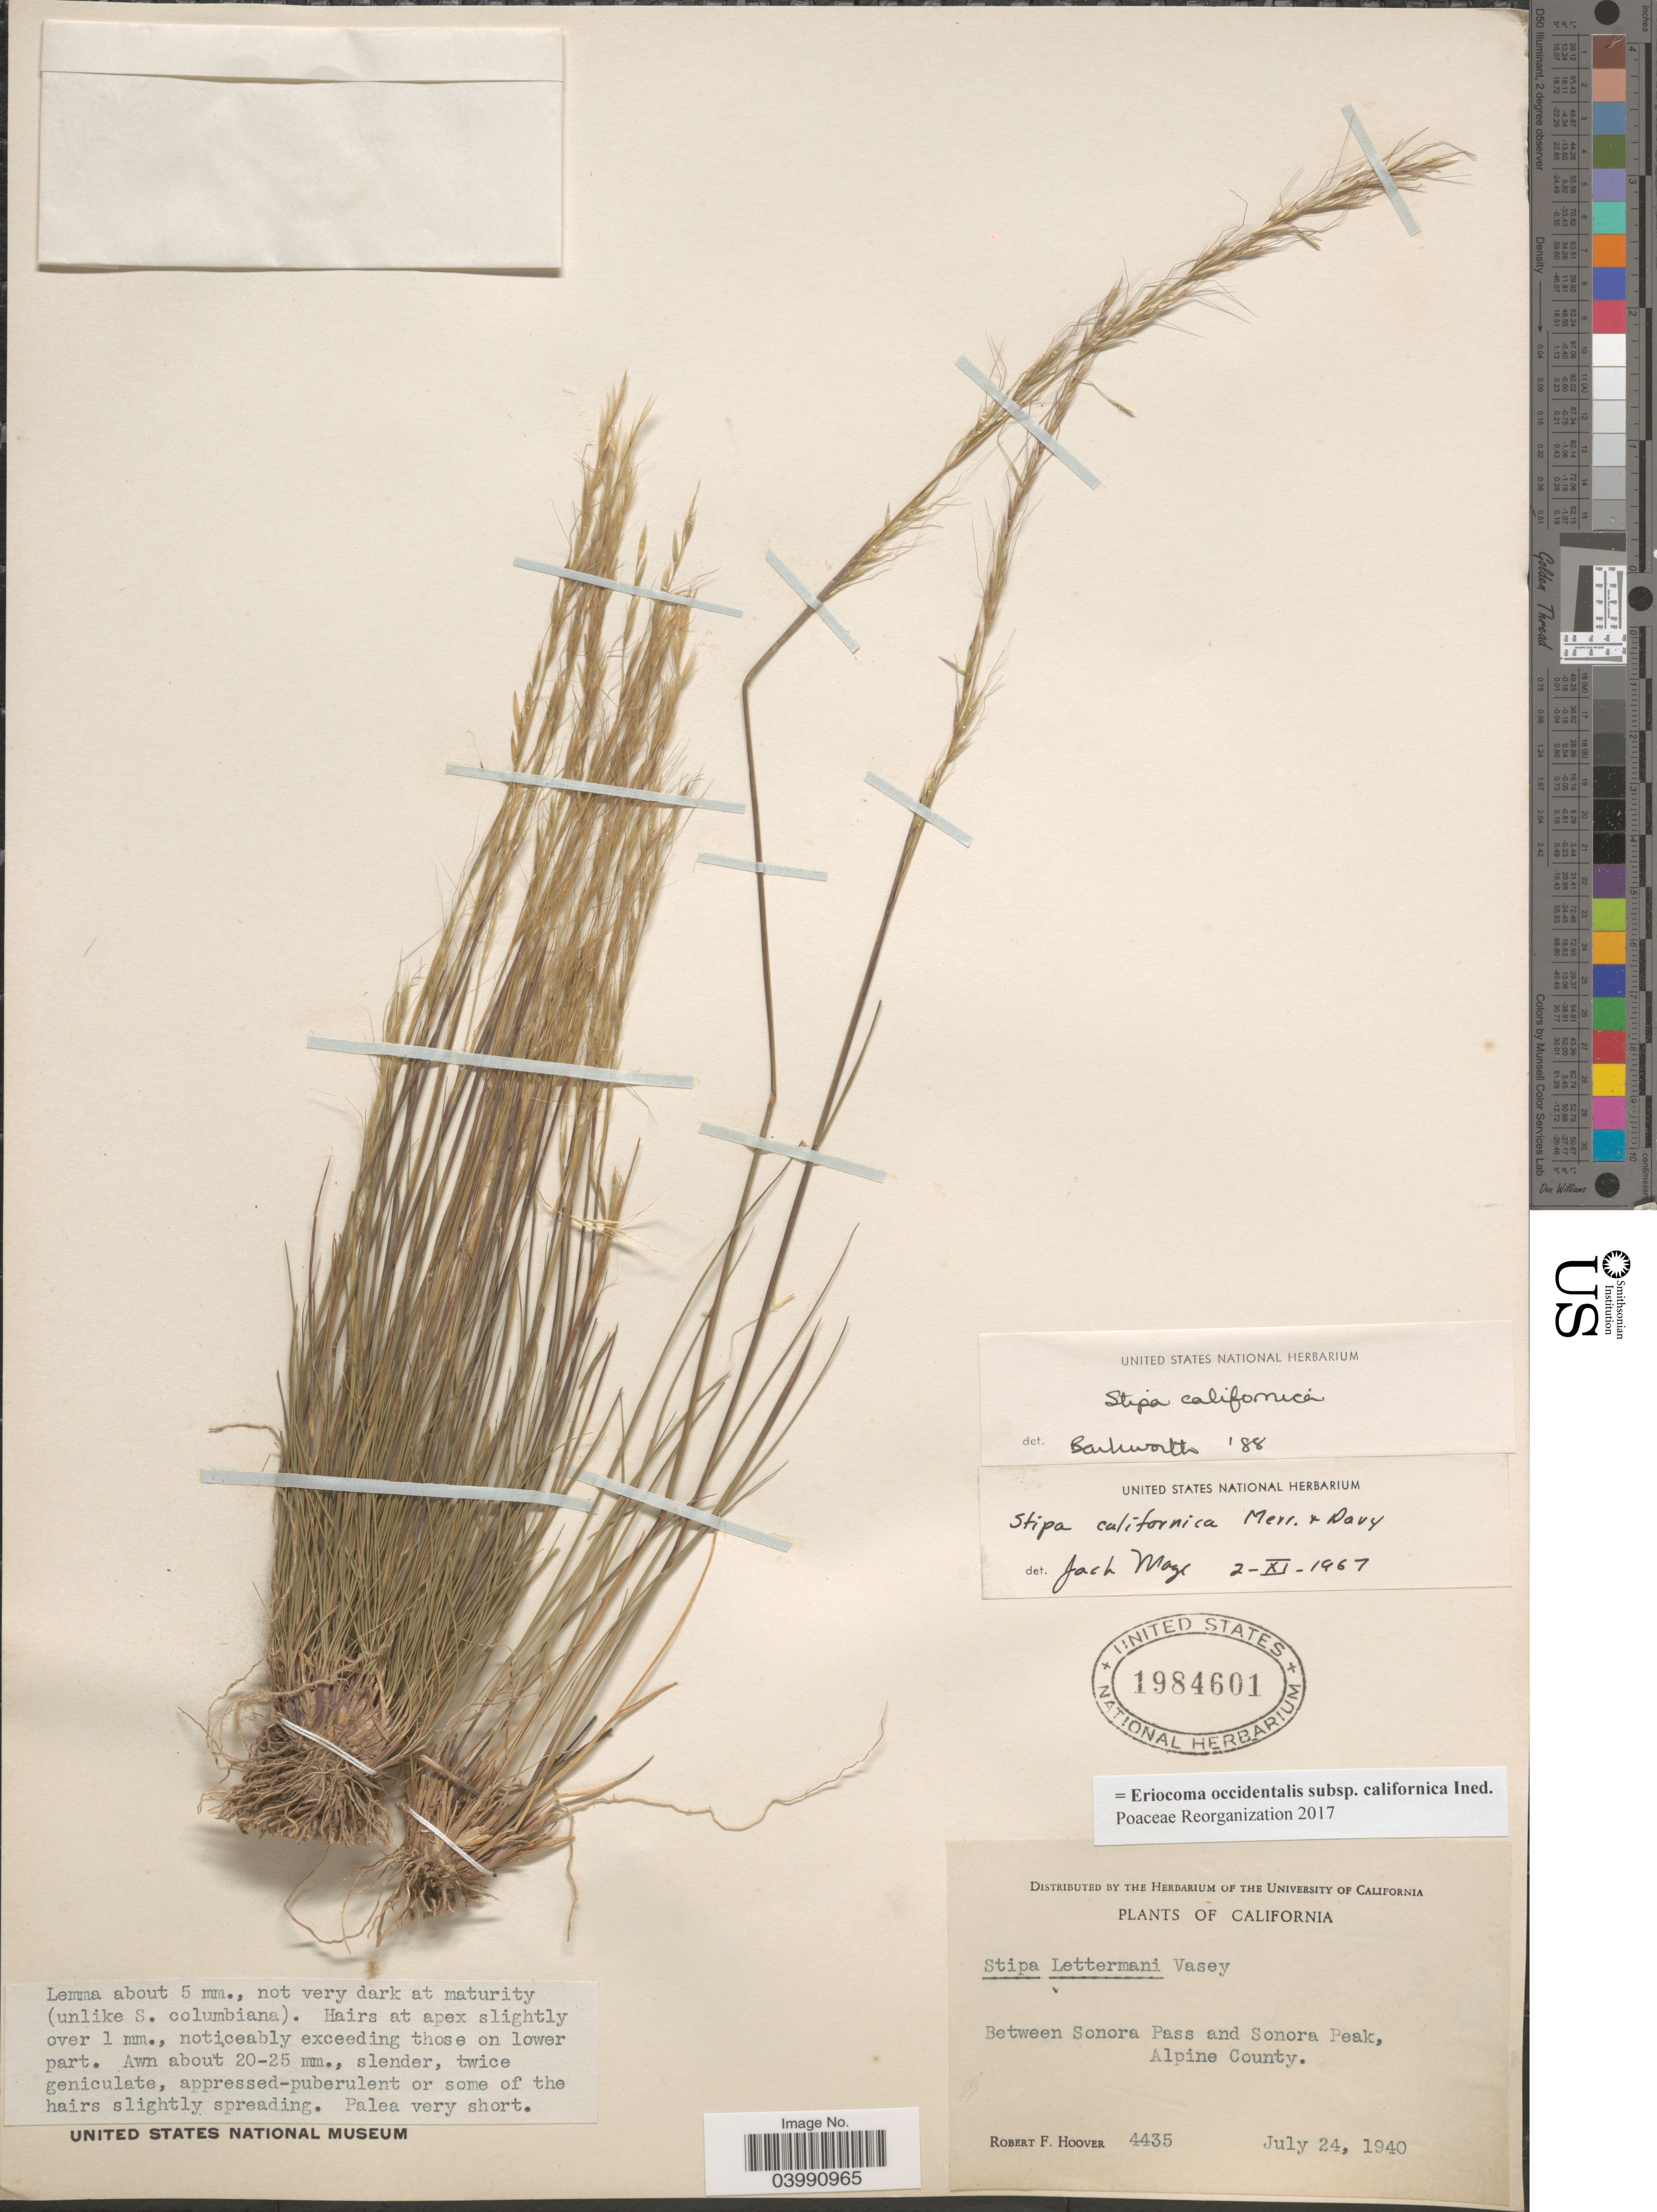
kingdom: Plantae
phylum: Tracheophyta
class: Liliopsida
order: Poales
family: Poaceae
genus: Eriocoma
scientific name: Eriocoma occidentalis subsp. californica ined.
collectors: R. F. Hoover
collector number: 4435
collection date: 1940-07-24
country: United States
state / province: California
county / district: Alpine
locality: Between Sonora Pass and Sonora Peak, Alpine County.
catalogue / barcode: US 1984601